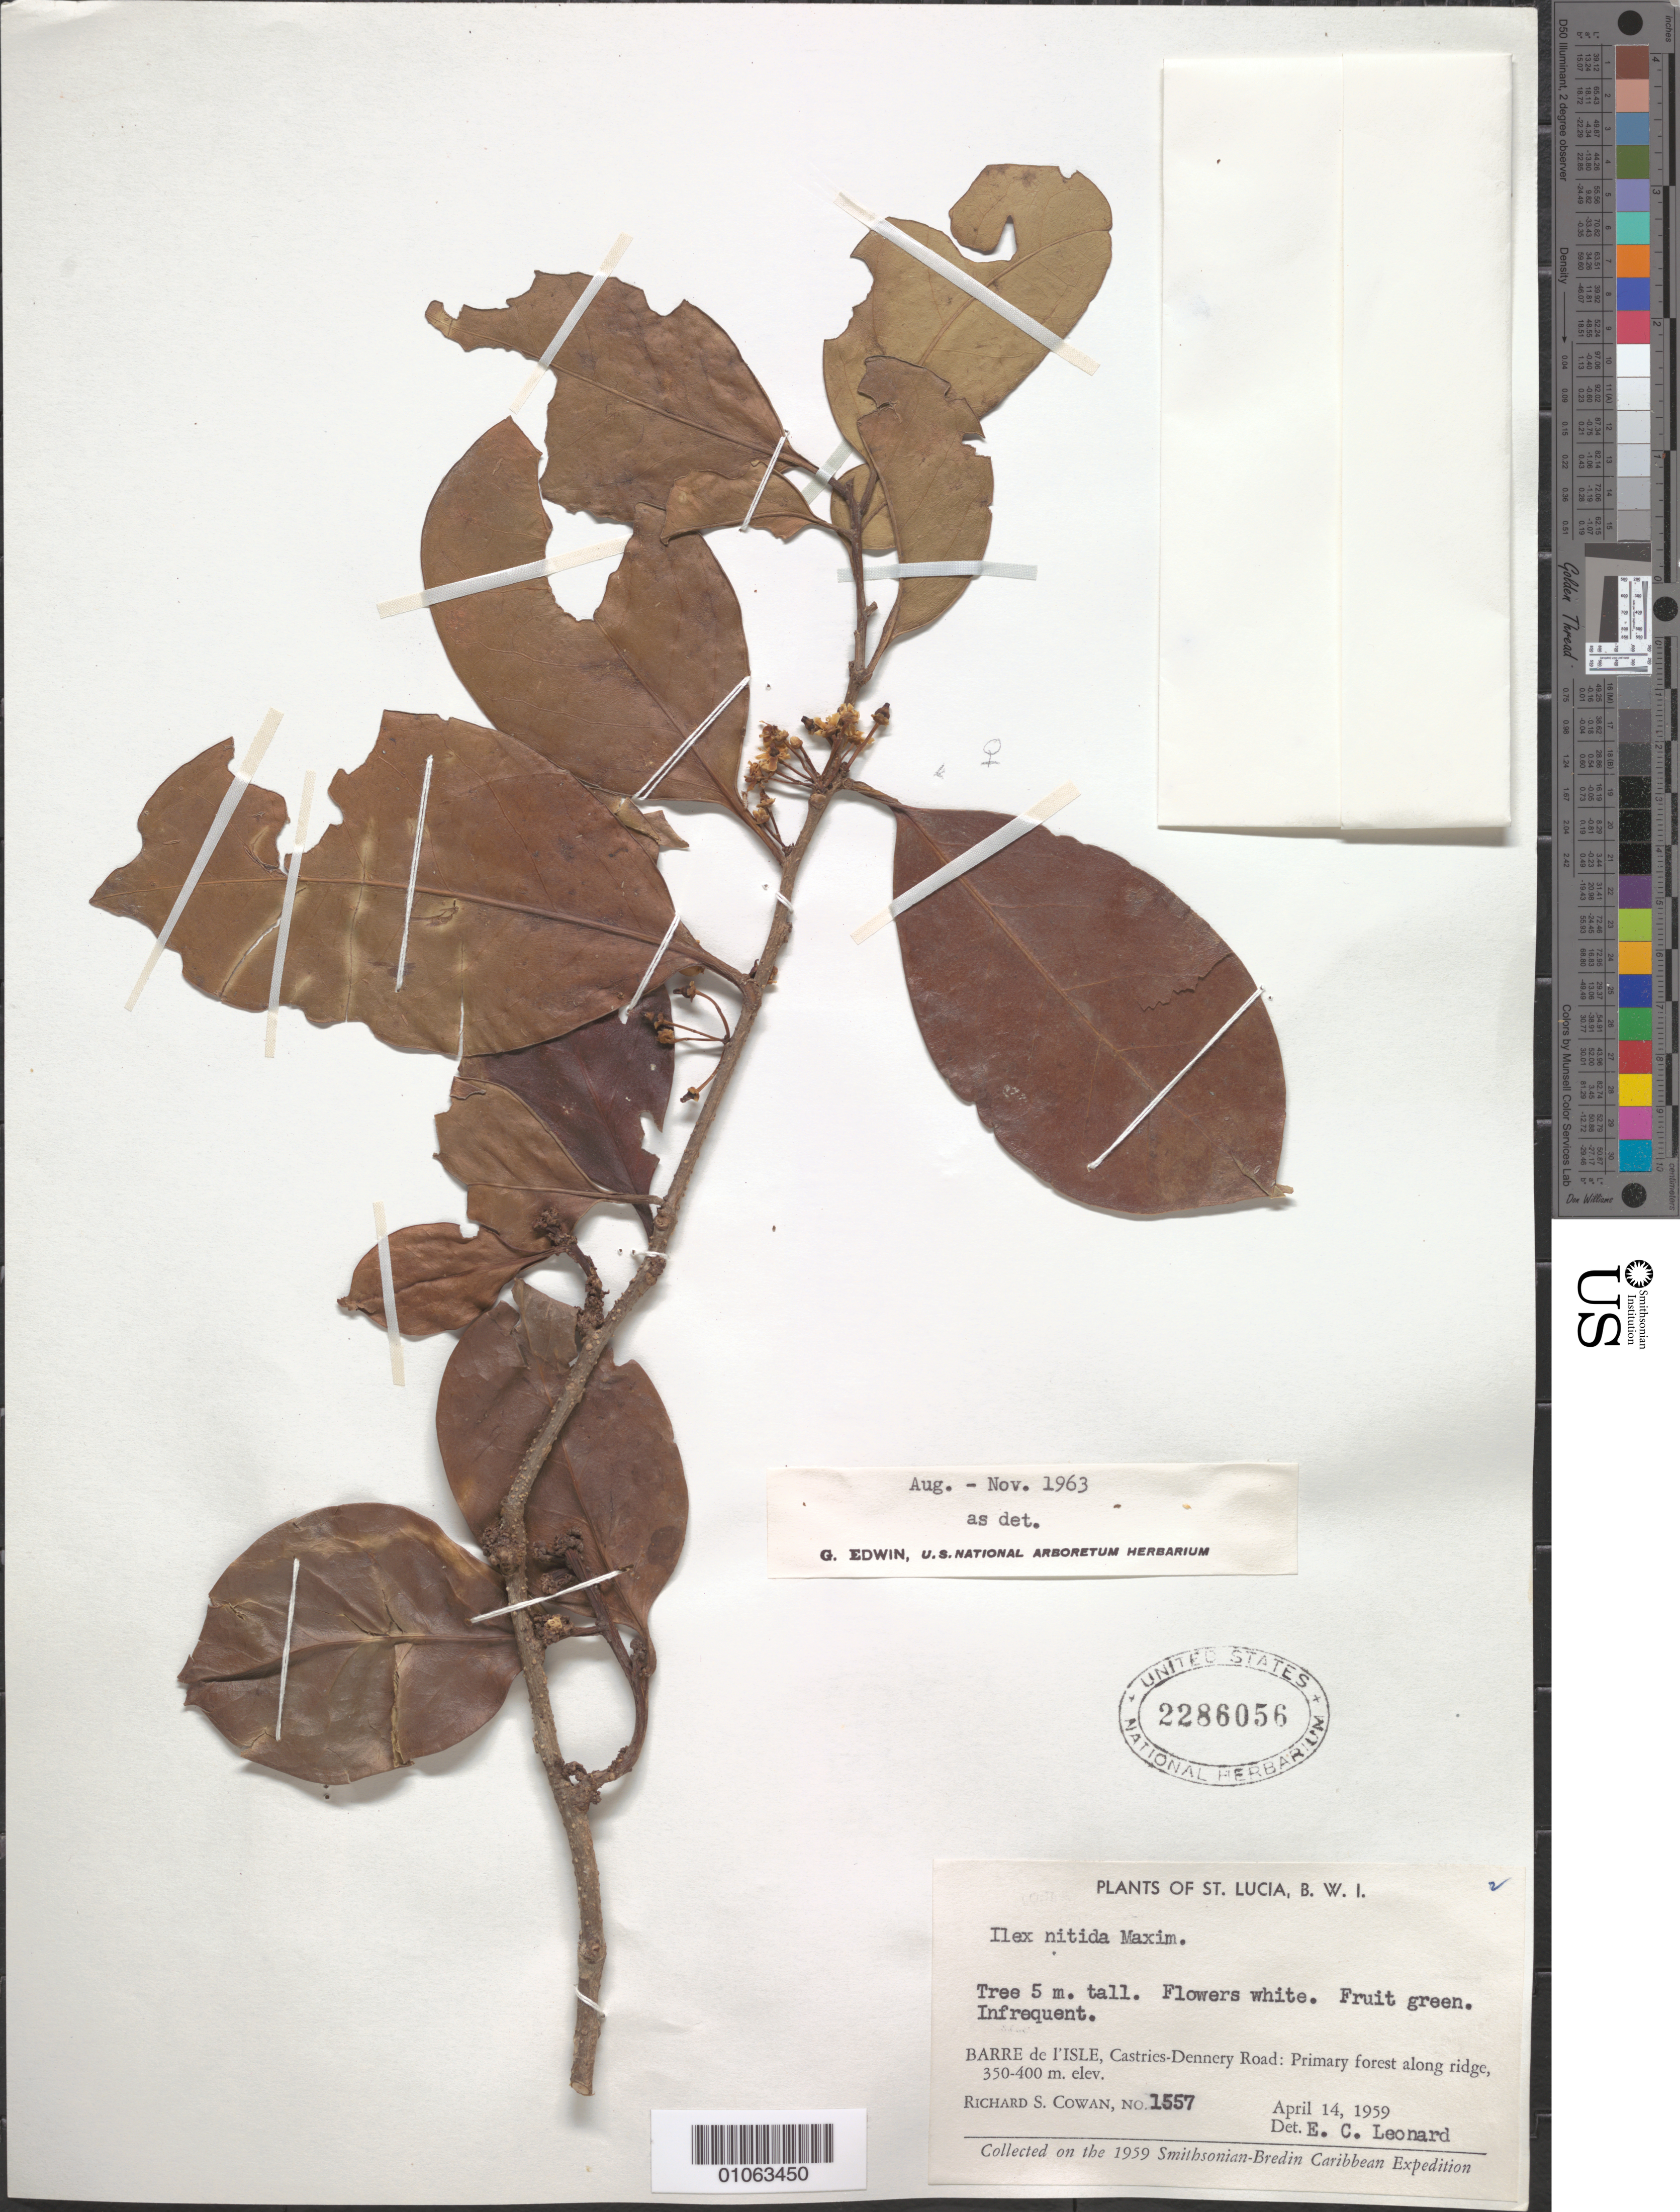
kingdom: Plantae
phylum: Tracheophyta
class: Magnoliopsida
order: Aquifoliales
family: Aquifoliaceae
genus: Ilex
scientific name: Ilex nitida f. nitida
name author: (Vahl) Maxim.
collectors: R. S. Cowan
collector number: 1557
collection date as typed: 14 Apr 1959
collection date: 1959-04-14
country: St. Lucia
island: St. Lucia I.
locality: Barre de I'Isle, Castries-dennery road. Primary forest alogn ridge.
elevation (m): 350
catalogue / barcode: US 2286056